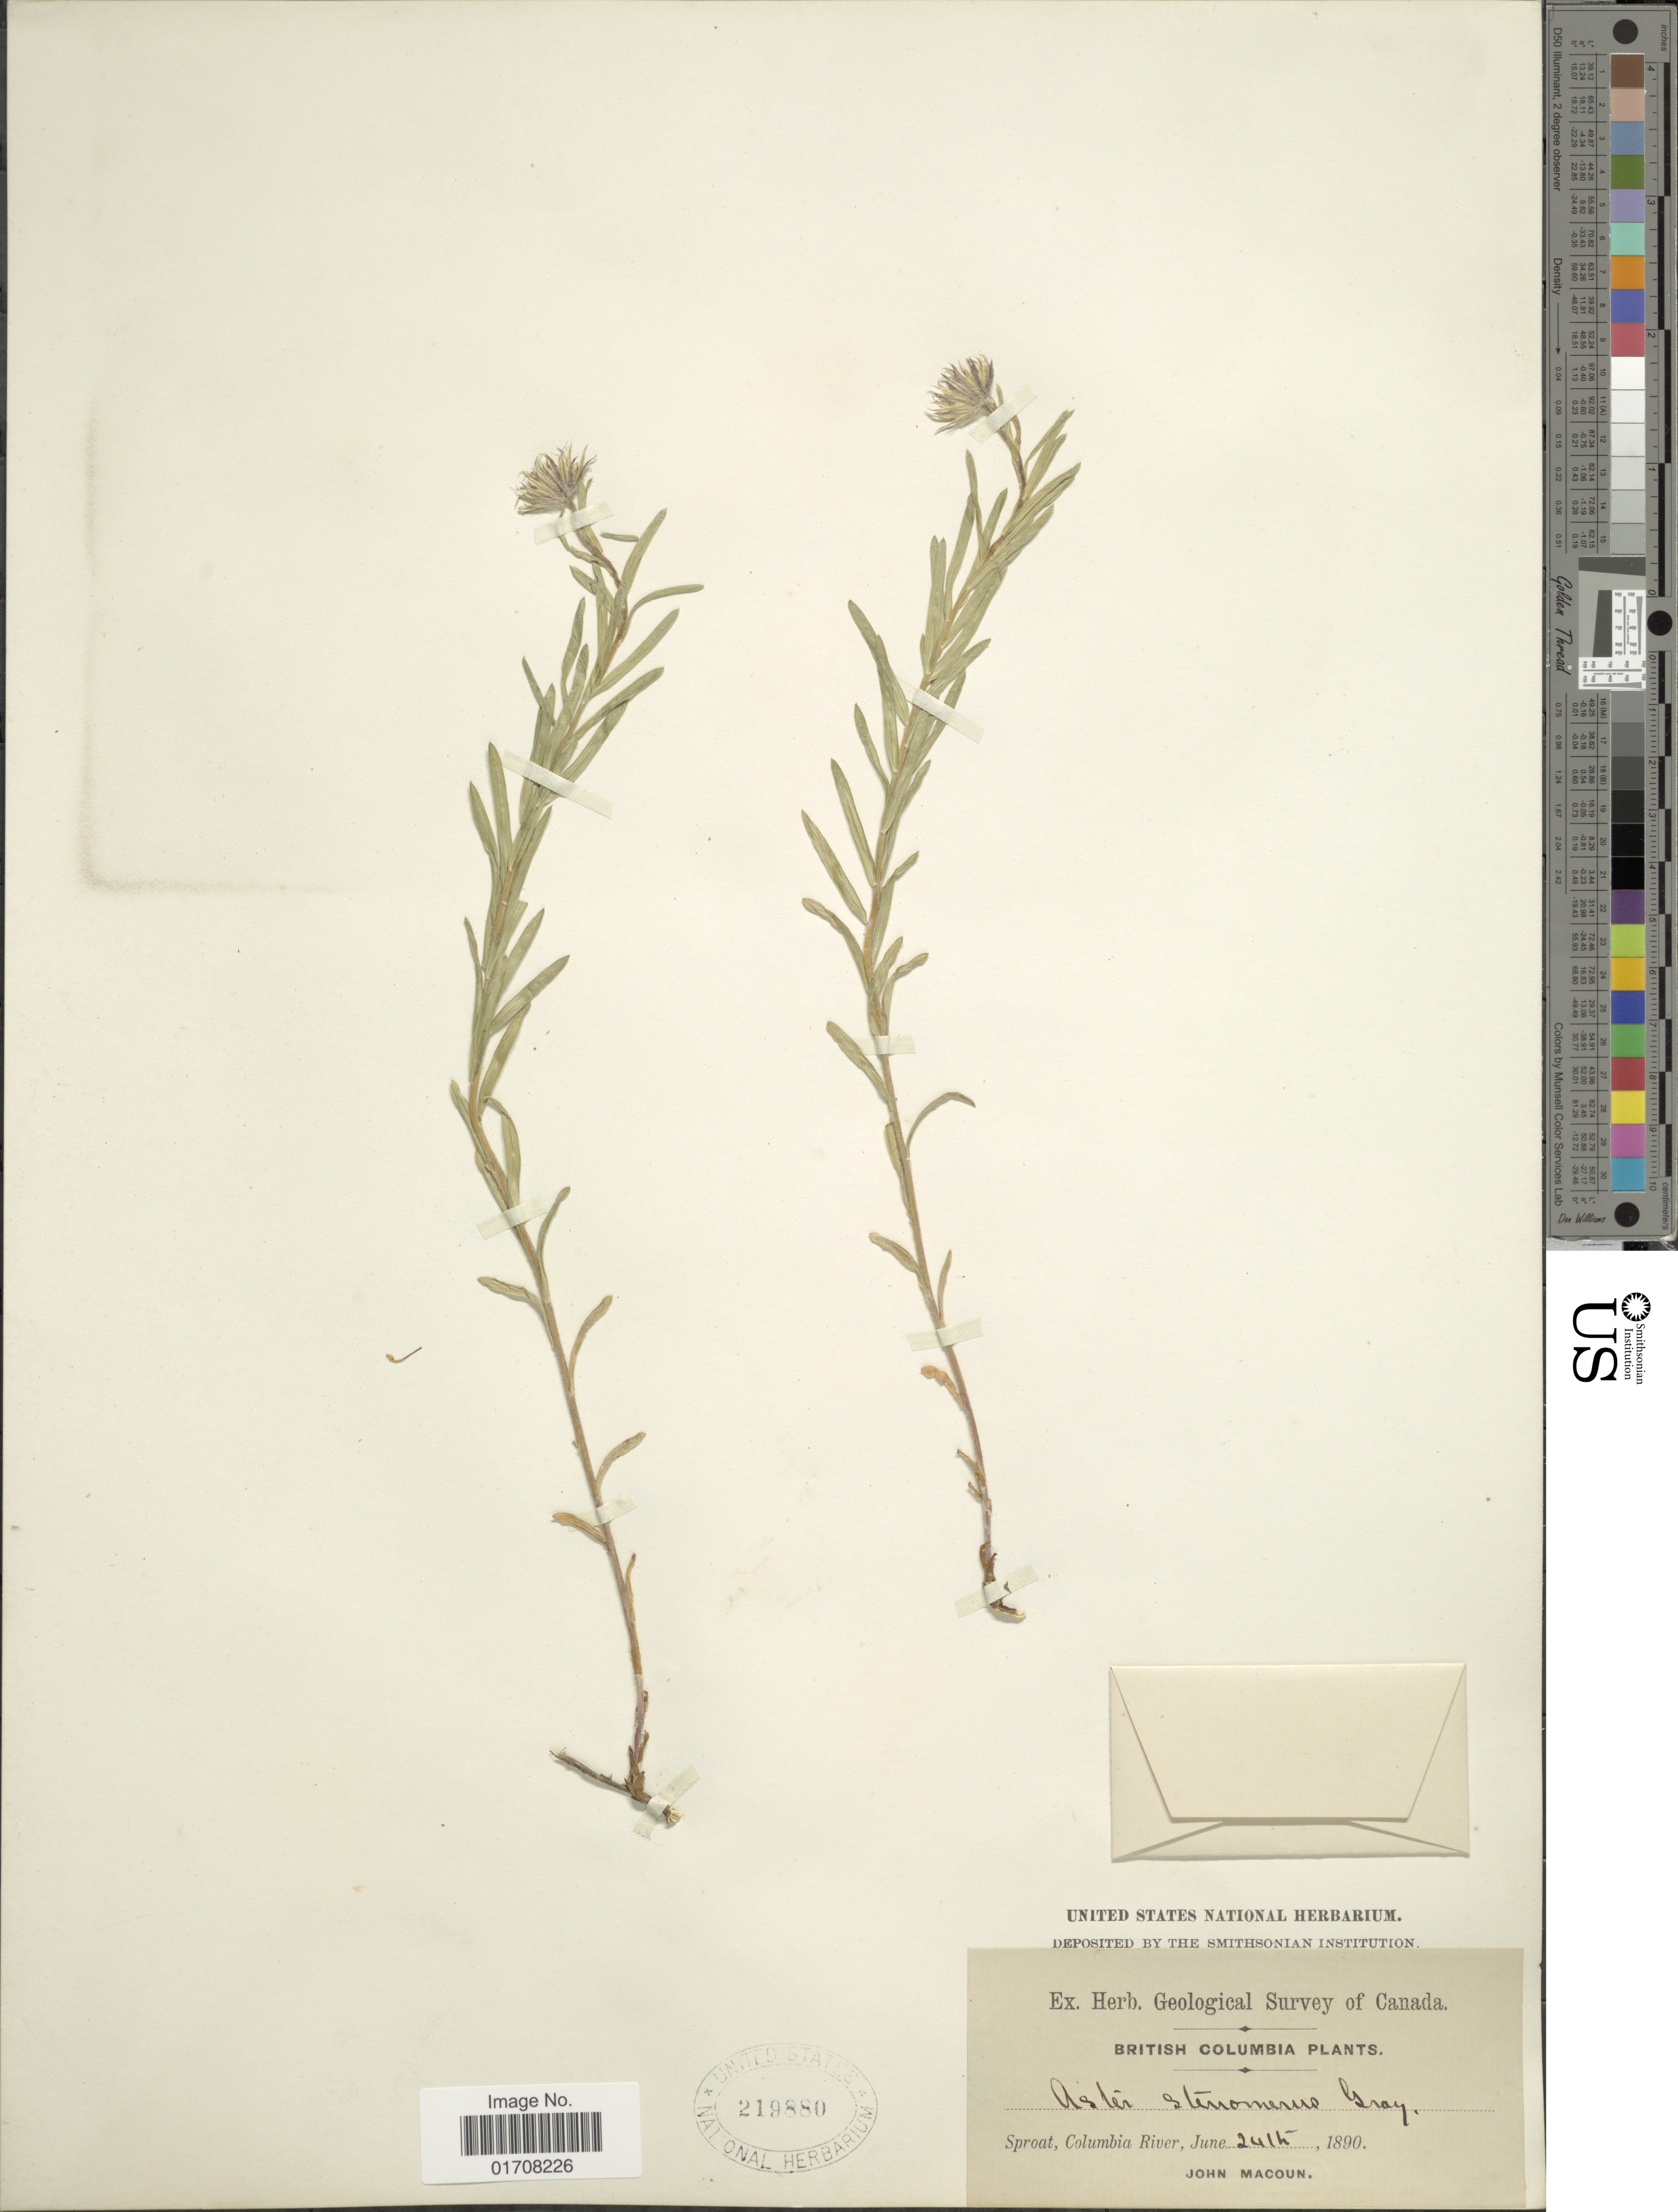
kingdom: Plantae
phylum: Tracheophyta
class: Magnoliopsida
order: Asterales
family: Asteraceae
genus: Ionactis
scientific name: Ionactis stenomeres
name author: (A. Gray) Greene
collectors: J. Macoun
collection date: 1890-06-24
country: Canada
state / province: British Columbia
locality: Sproat, Columbia River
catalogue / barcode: US 219880